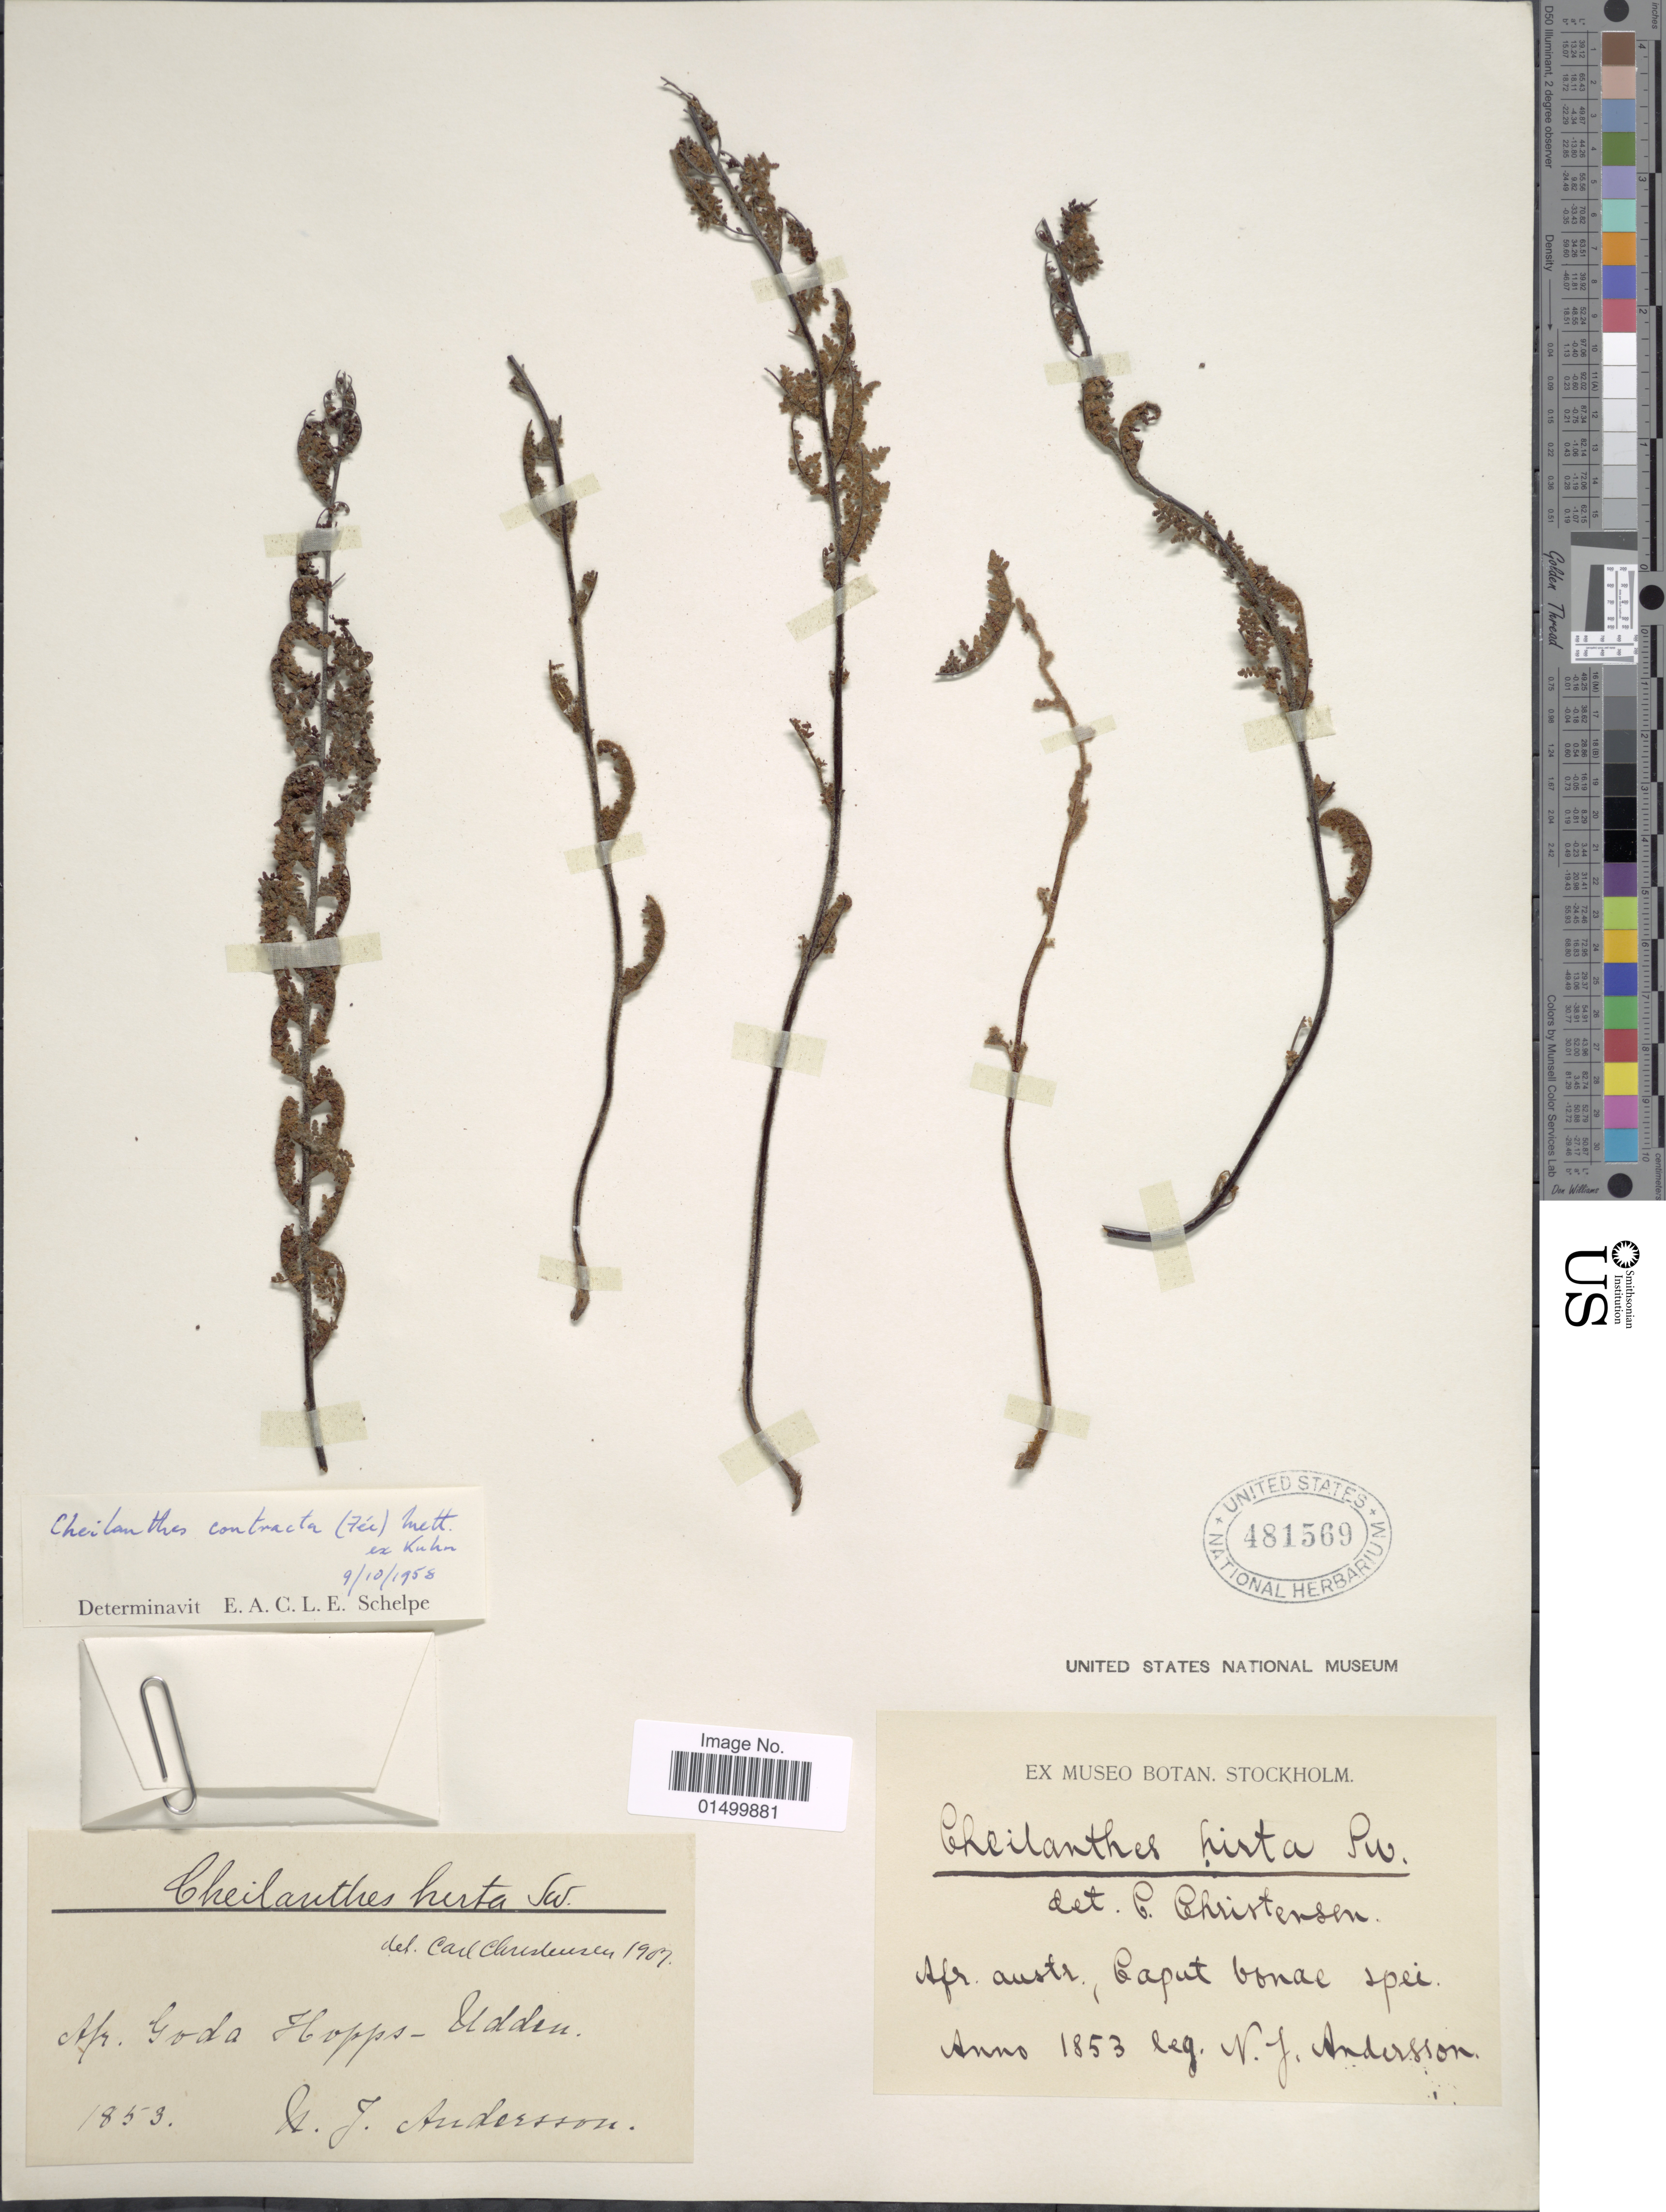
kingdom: Plantae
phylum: Tracheophyta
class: Polypodiopsida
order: Polypodiales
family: Pteridaceae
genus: Cheilanthes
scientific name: Cheilanthes contracta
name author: Kunze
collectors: N. J. Andersson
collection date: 1853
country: South Africa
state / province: Western Cape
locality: Goda Hopps Udden, Caput bonae spei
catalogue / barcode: US 481569